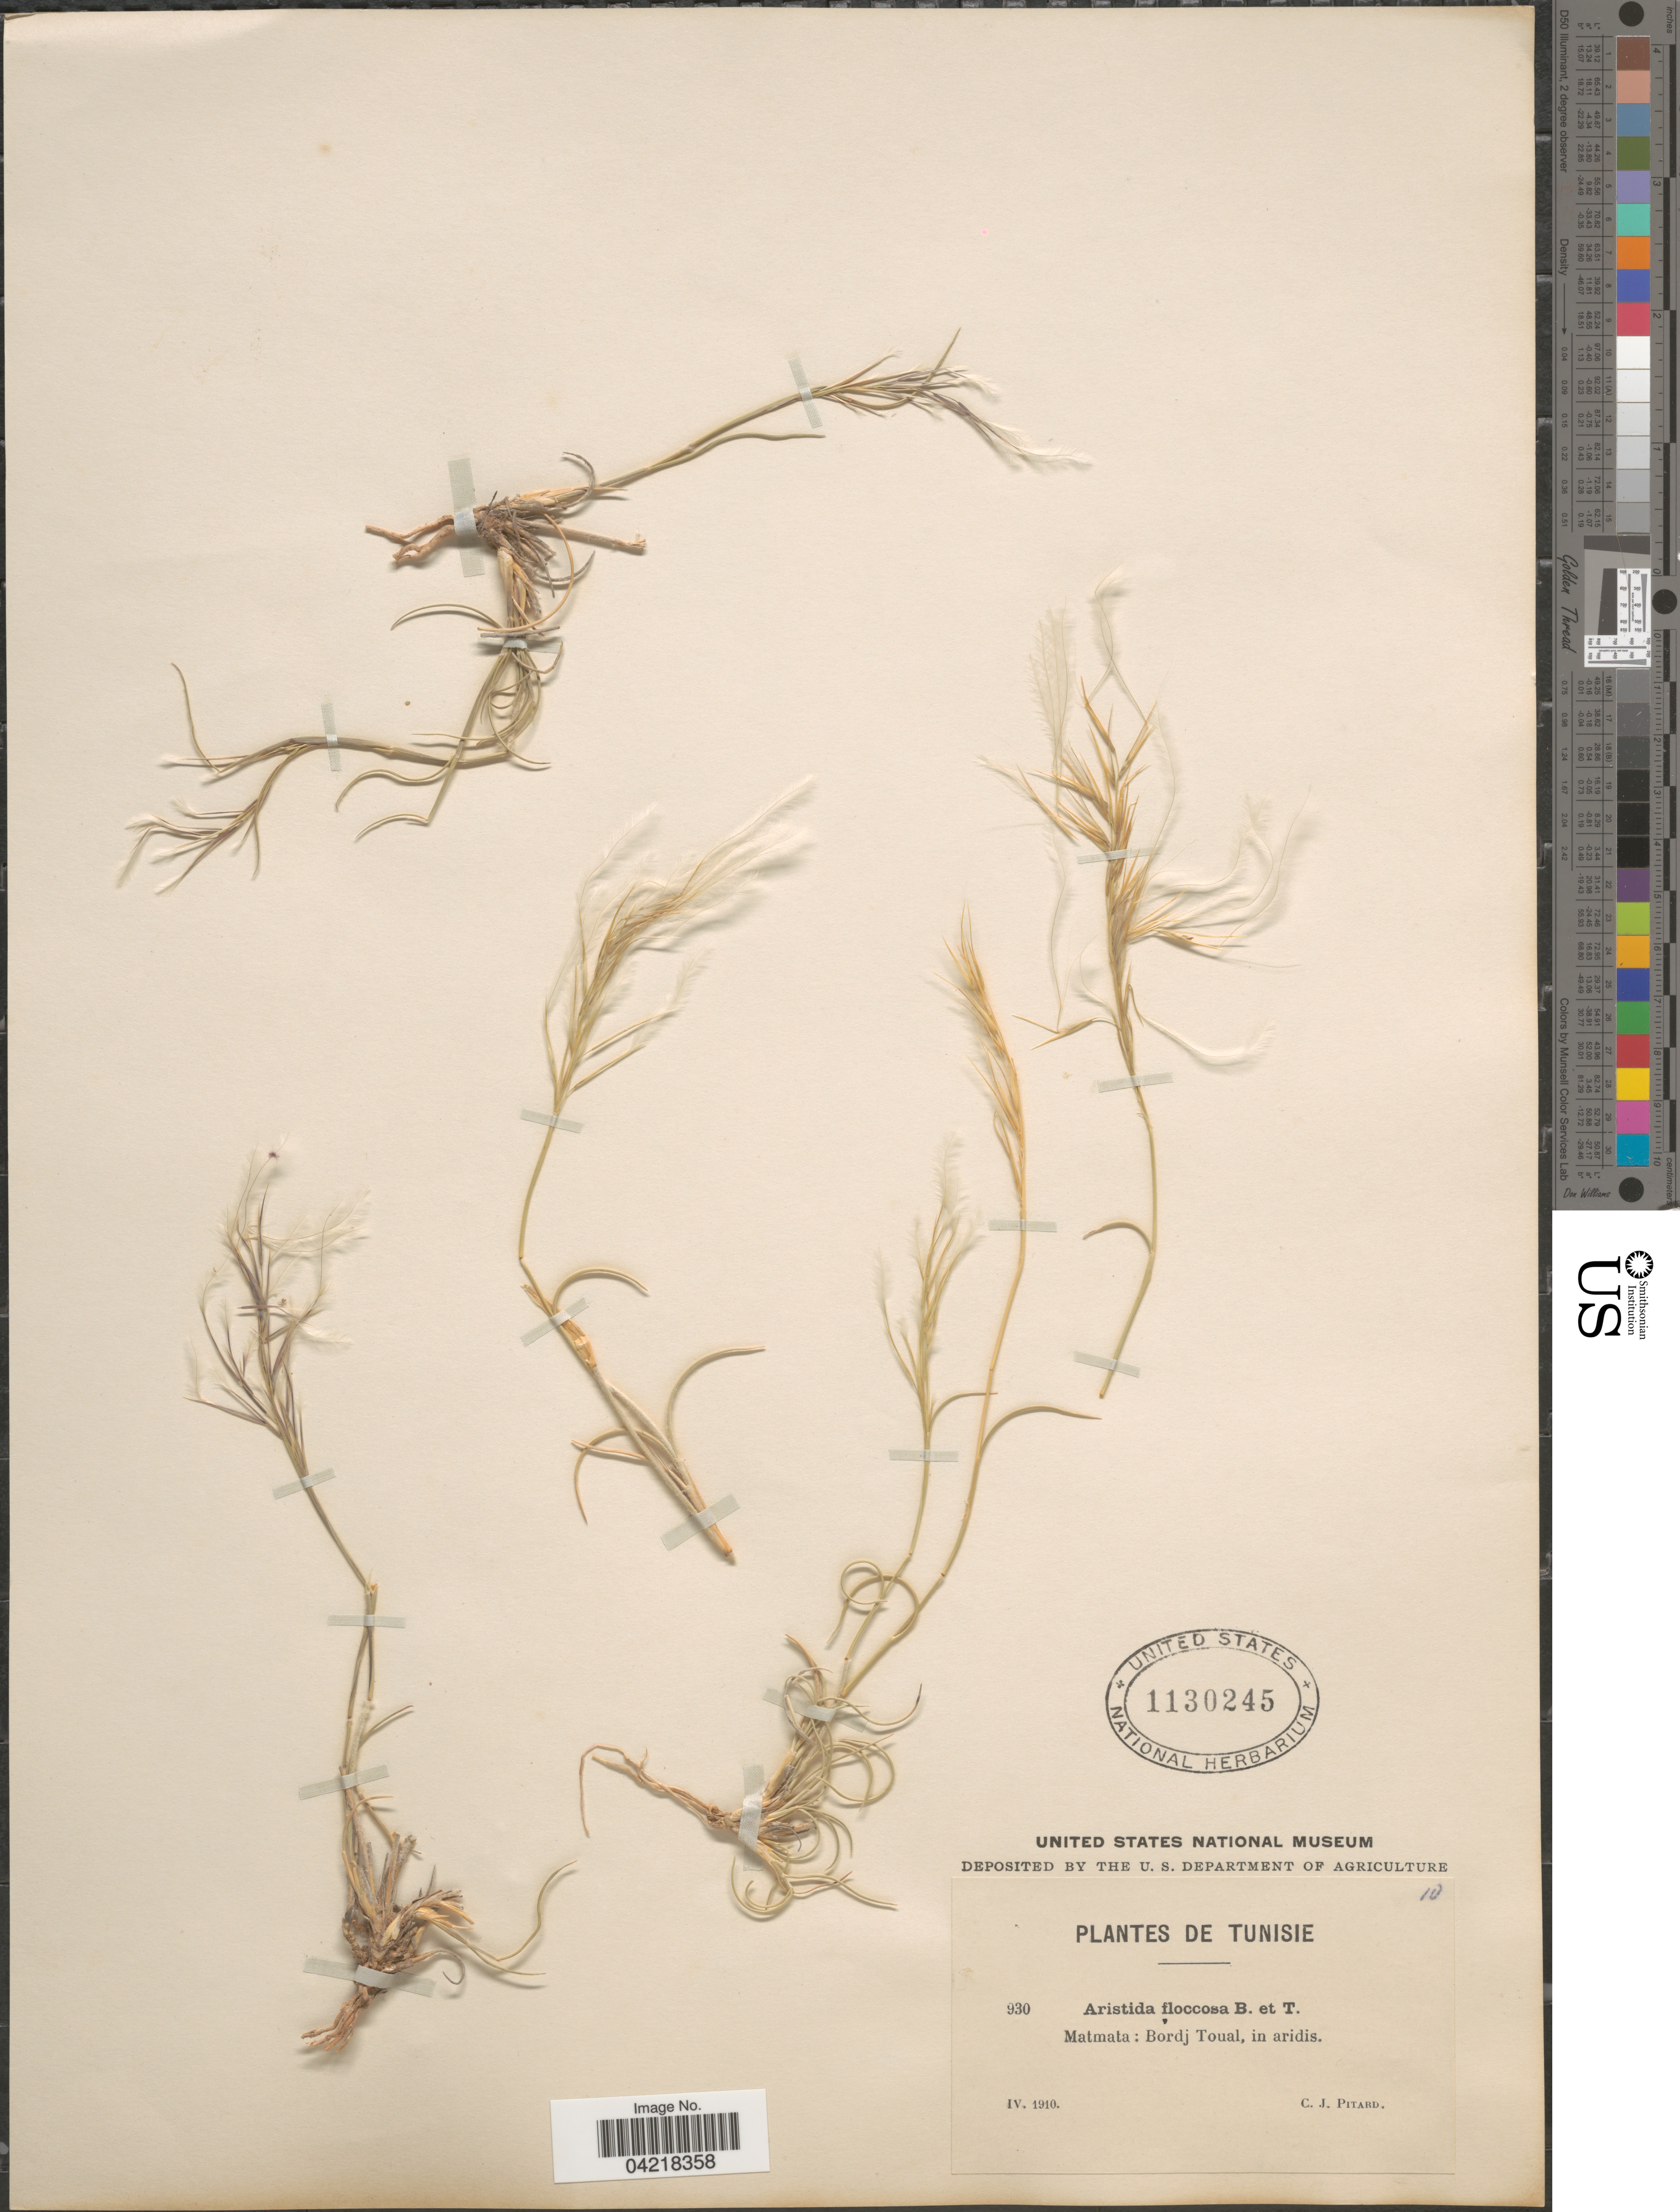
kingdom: Plantae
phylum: Tracheophyta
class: Liliopsida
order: Poales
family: Poaceae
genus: Stipagrostis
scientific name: Stipagrostis plumosa subsp. seminuda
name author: (Trin. & Rupr.) H. Scholz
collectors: C. Pitard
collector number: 930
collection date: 1910-04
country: Tunisia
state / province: Tunis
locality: Tunisie. Matmata: Bordj Toual, in aridis.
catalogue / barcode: US 1130245